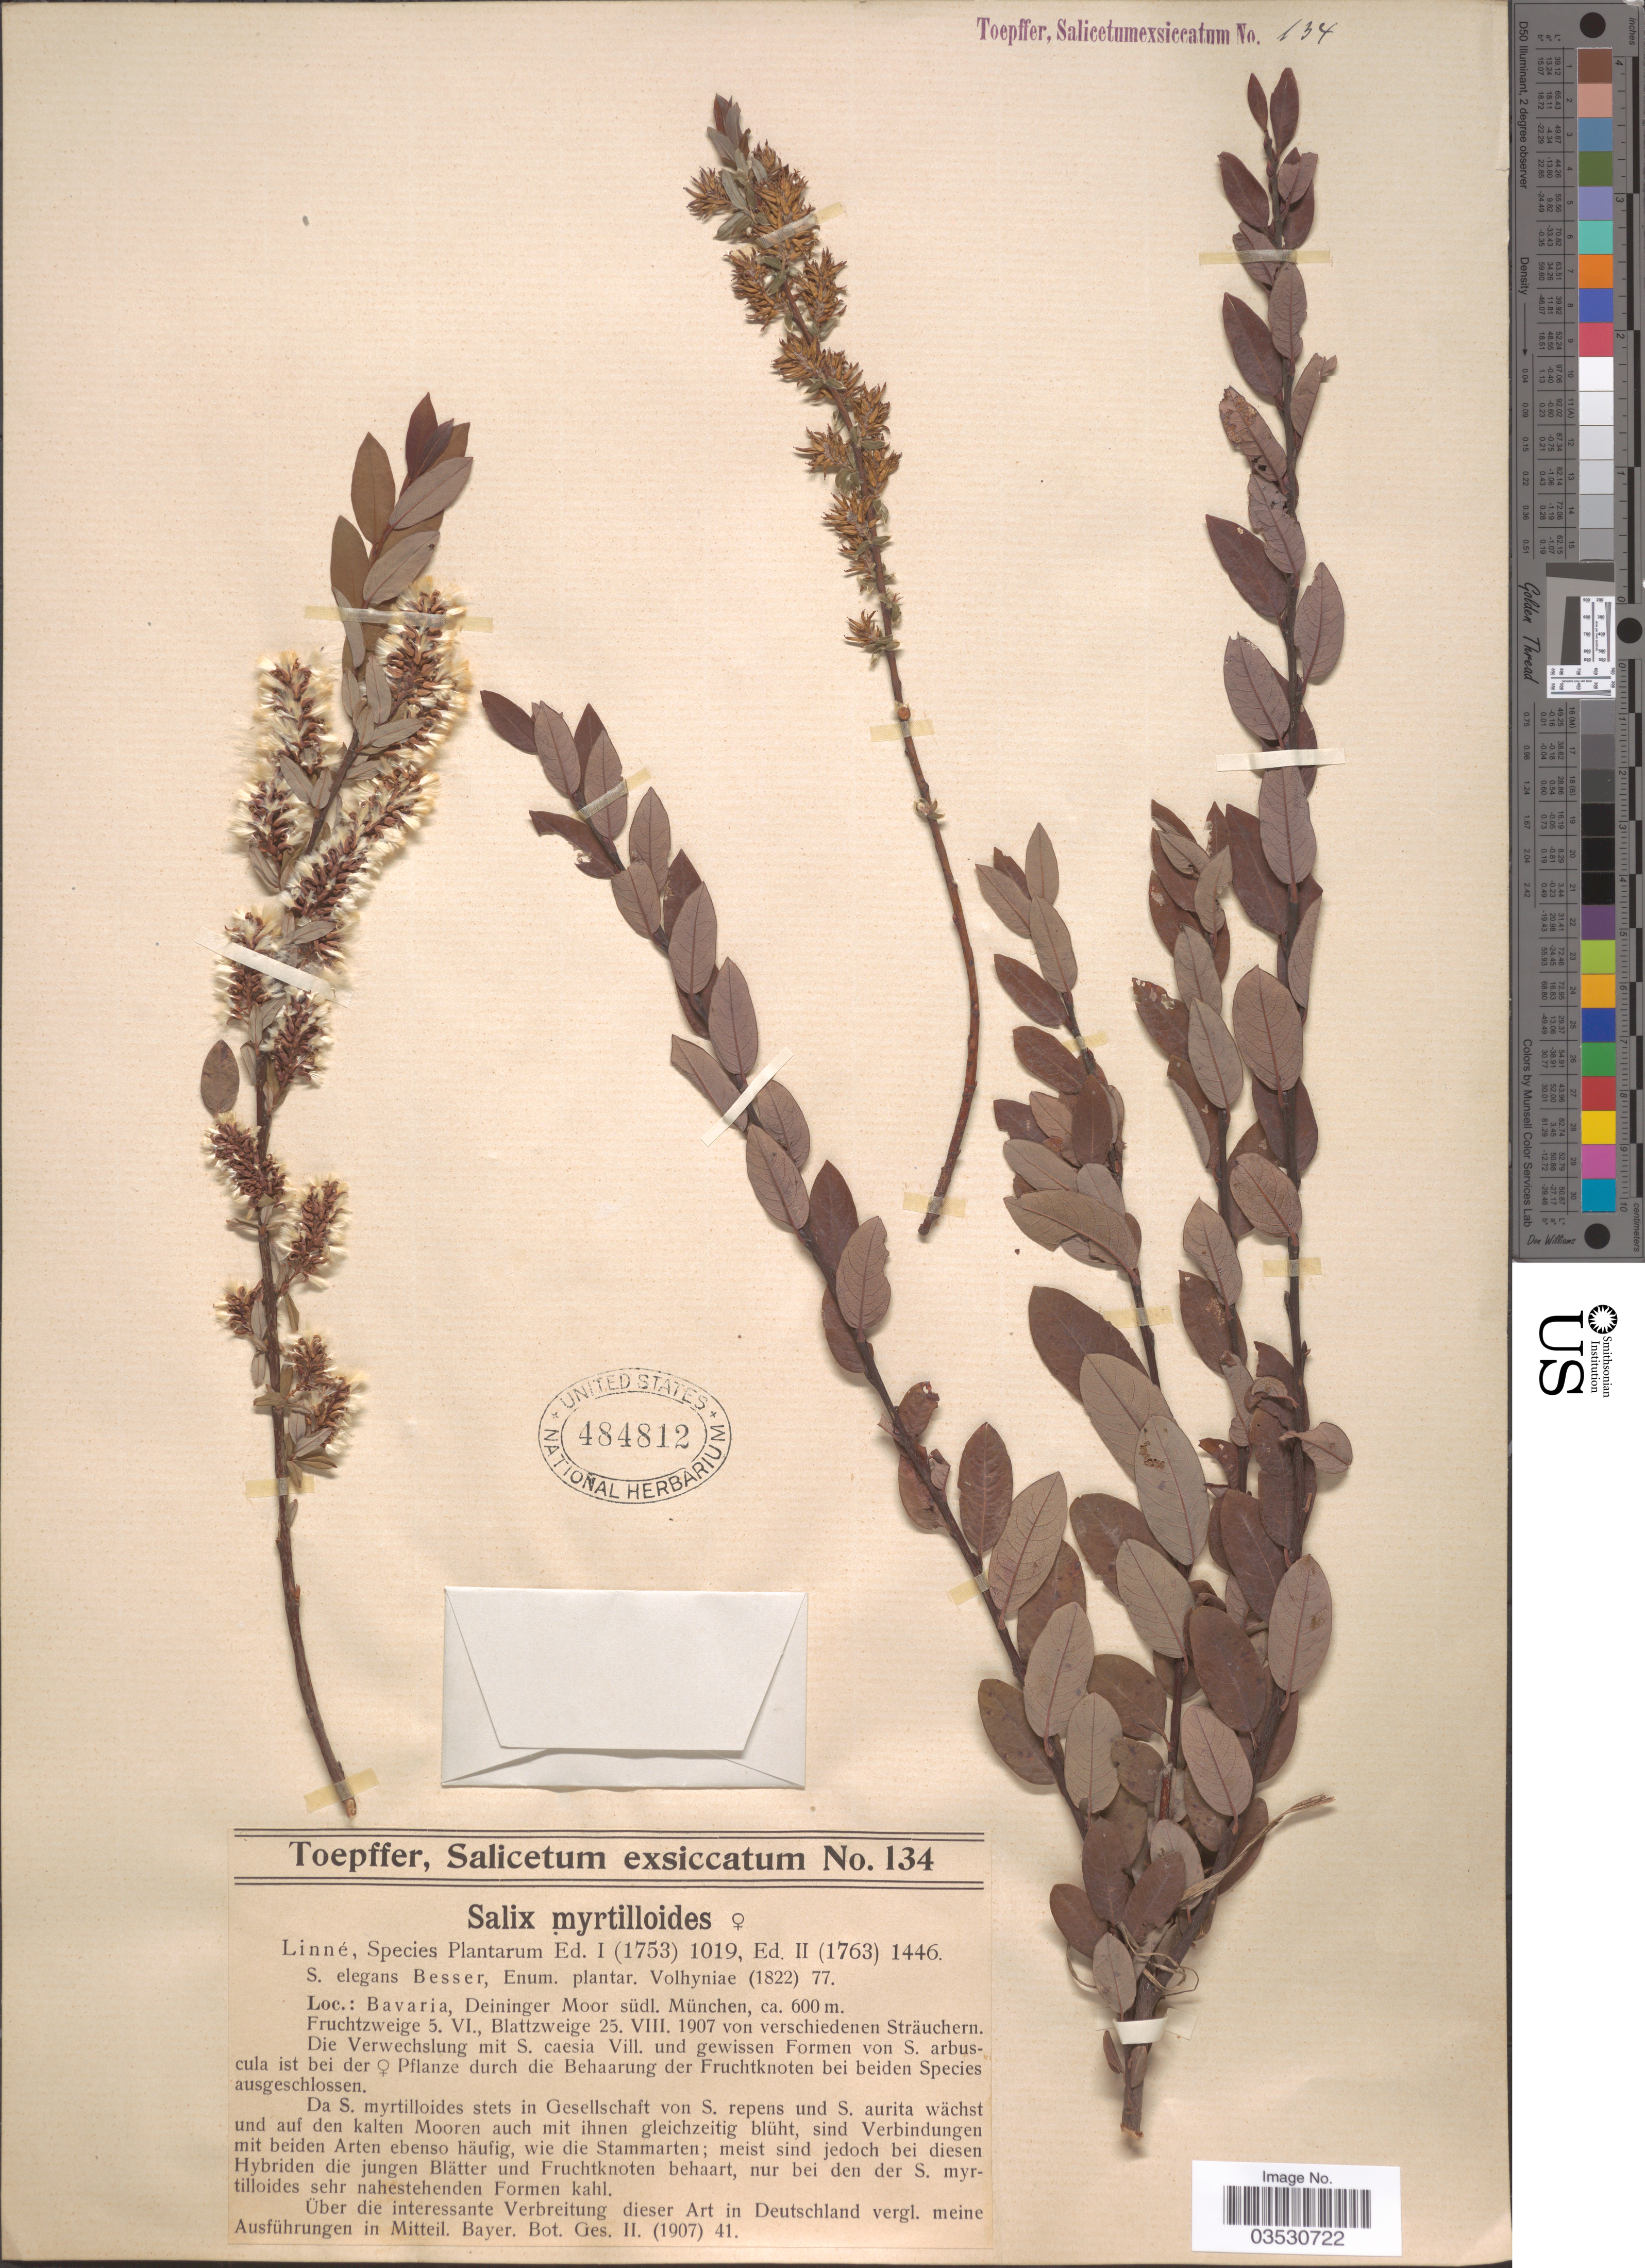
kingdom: Plantae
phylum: Tracheophyta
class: Magnoliopsida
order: Malpighiales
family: Salicaceae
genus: Salix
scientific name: Salix myrtilloides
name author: L.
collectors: A. Toepffer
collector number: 134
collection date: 1907-06-05/1907-08-25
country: Germany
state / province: Bayern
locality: Bavaria, Deininger Moor südl. München.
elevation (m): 600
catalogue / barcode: US 484812